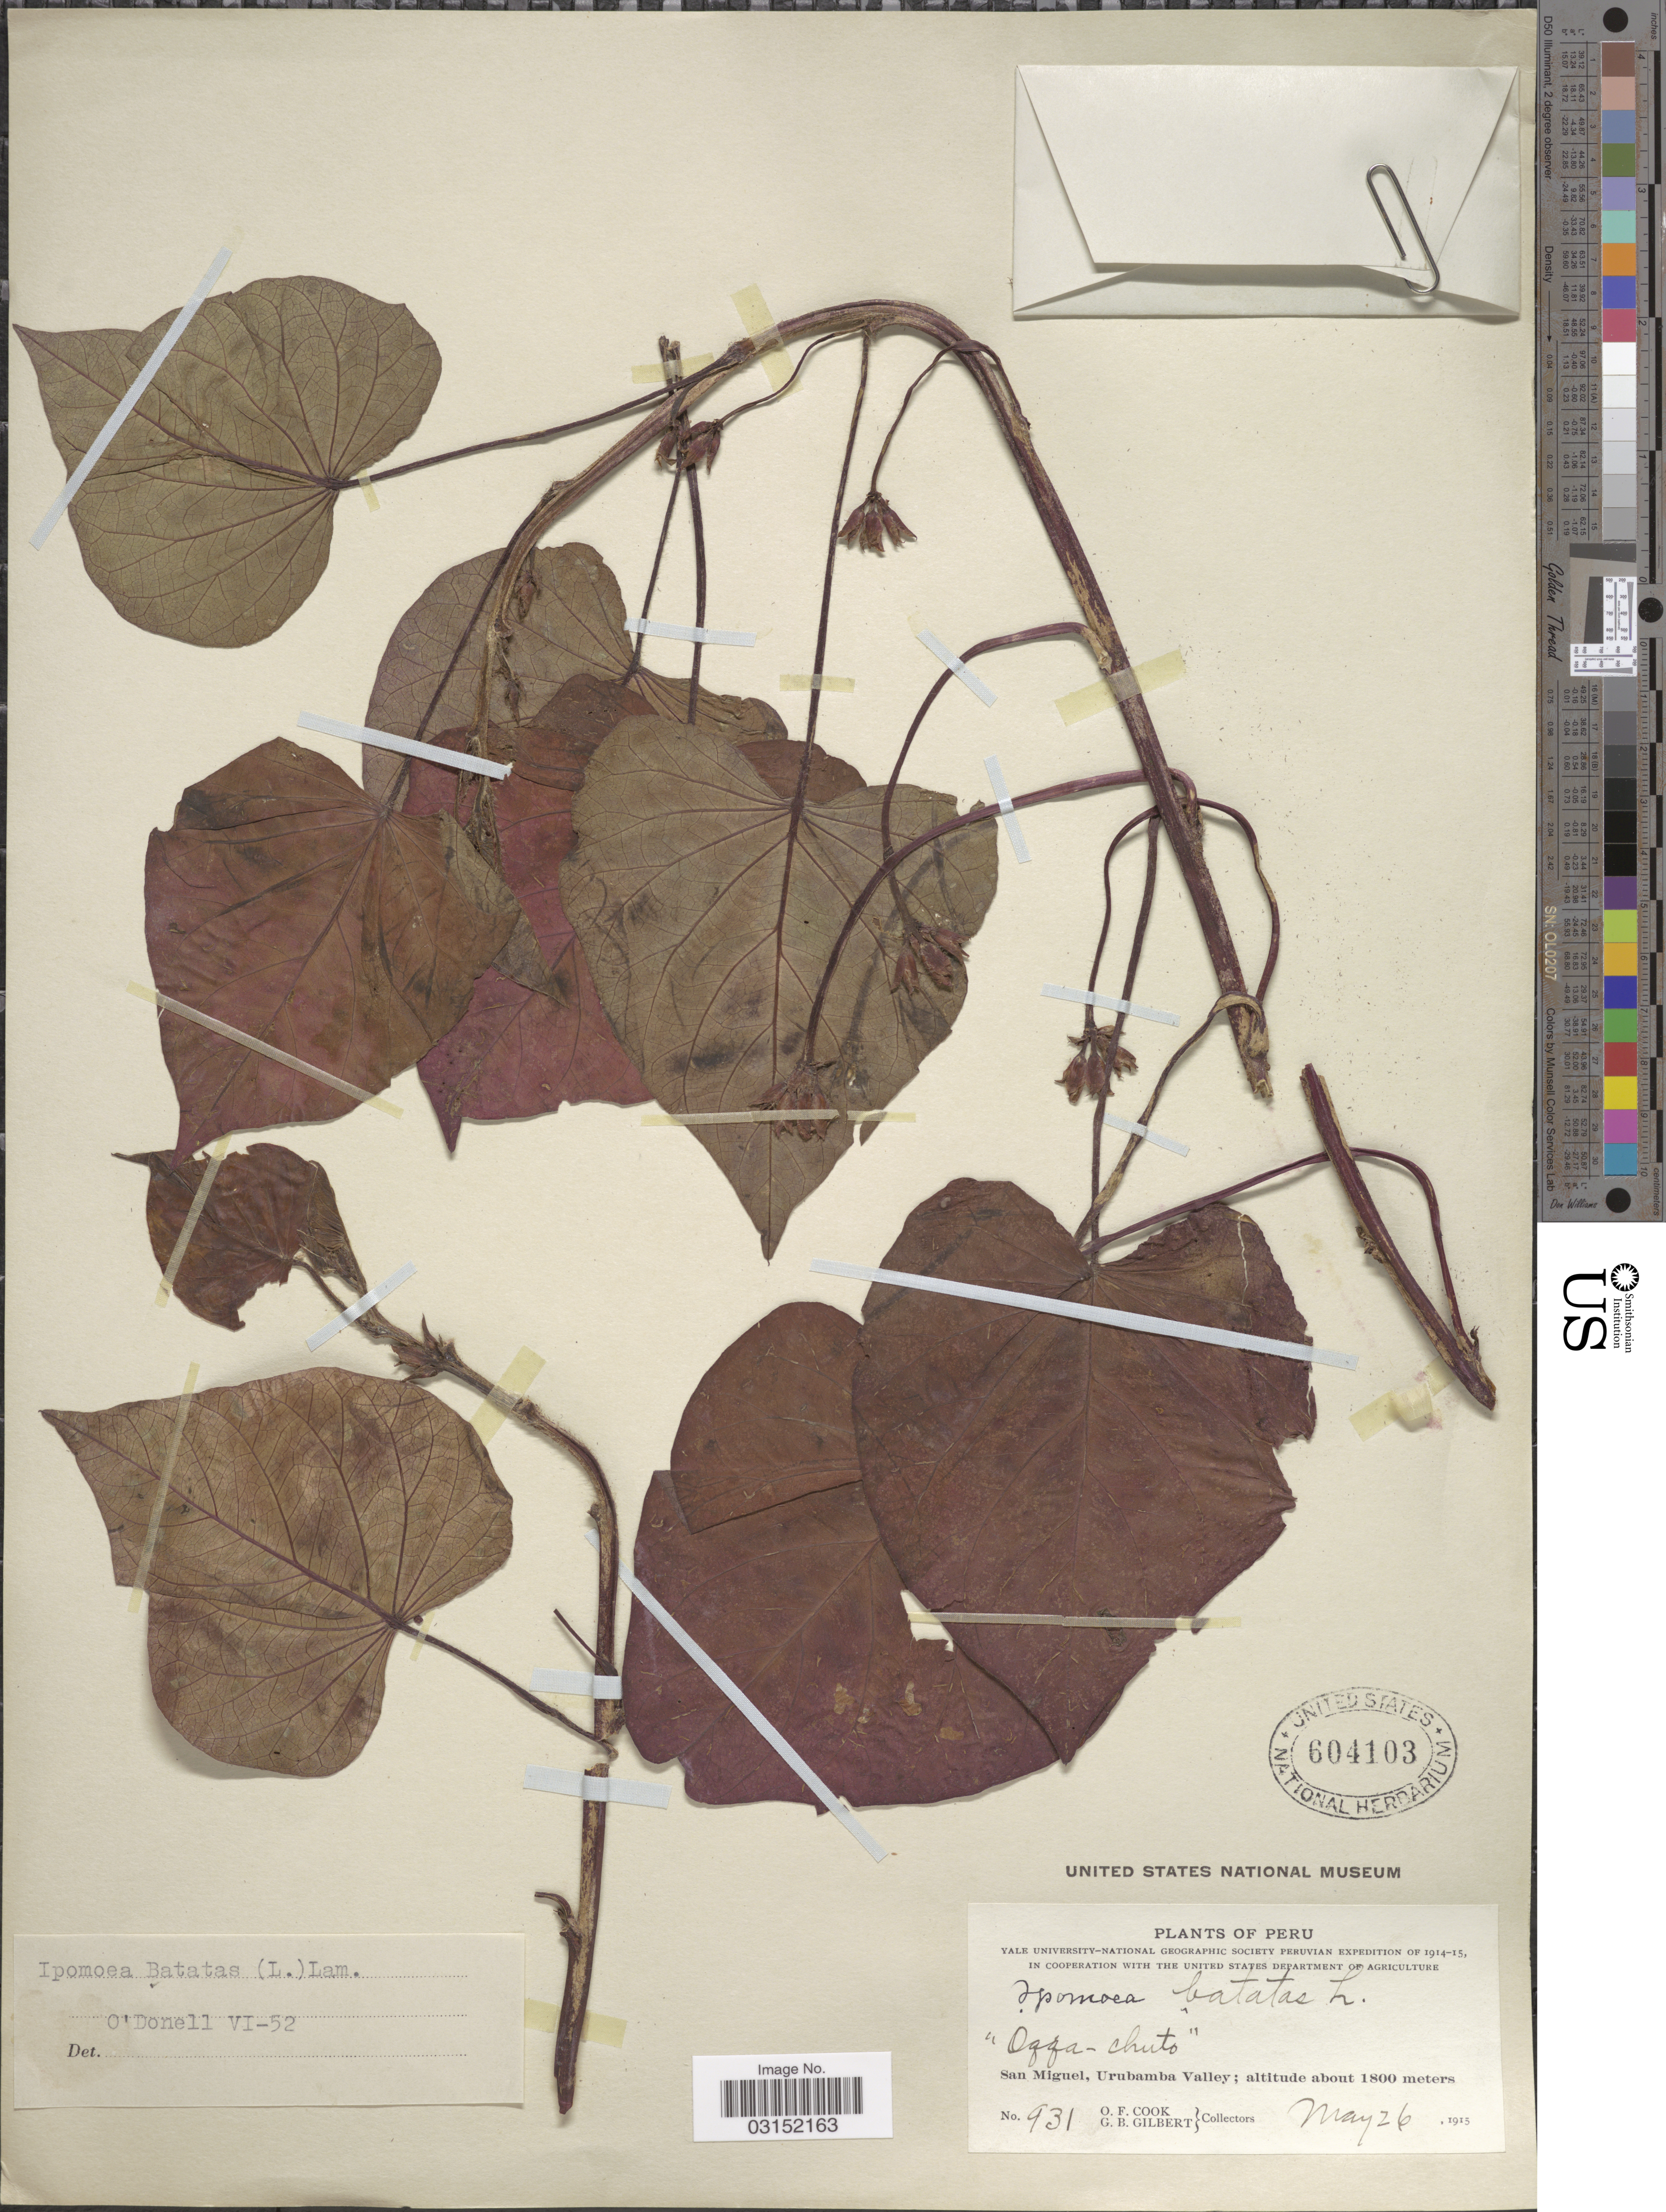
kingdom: Plantae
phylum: Tracheophyta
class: Magnoliopsida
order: Solanales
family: Convolvulaceae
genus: Ipomoea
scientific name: Ipomoea batatas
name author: (L.) Lam.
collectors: O. F. Cook & G. B. Gilbert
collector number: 931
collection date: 1915-05-26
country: Peru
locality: San Miguel, Urubamba Valley.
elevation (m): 1800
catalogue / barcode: US 604103